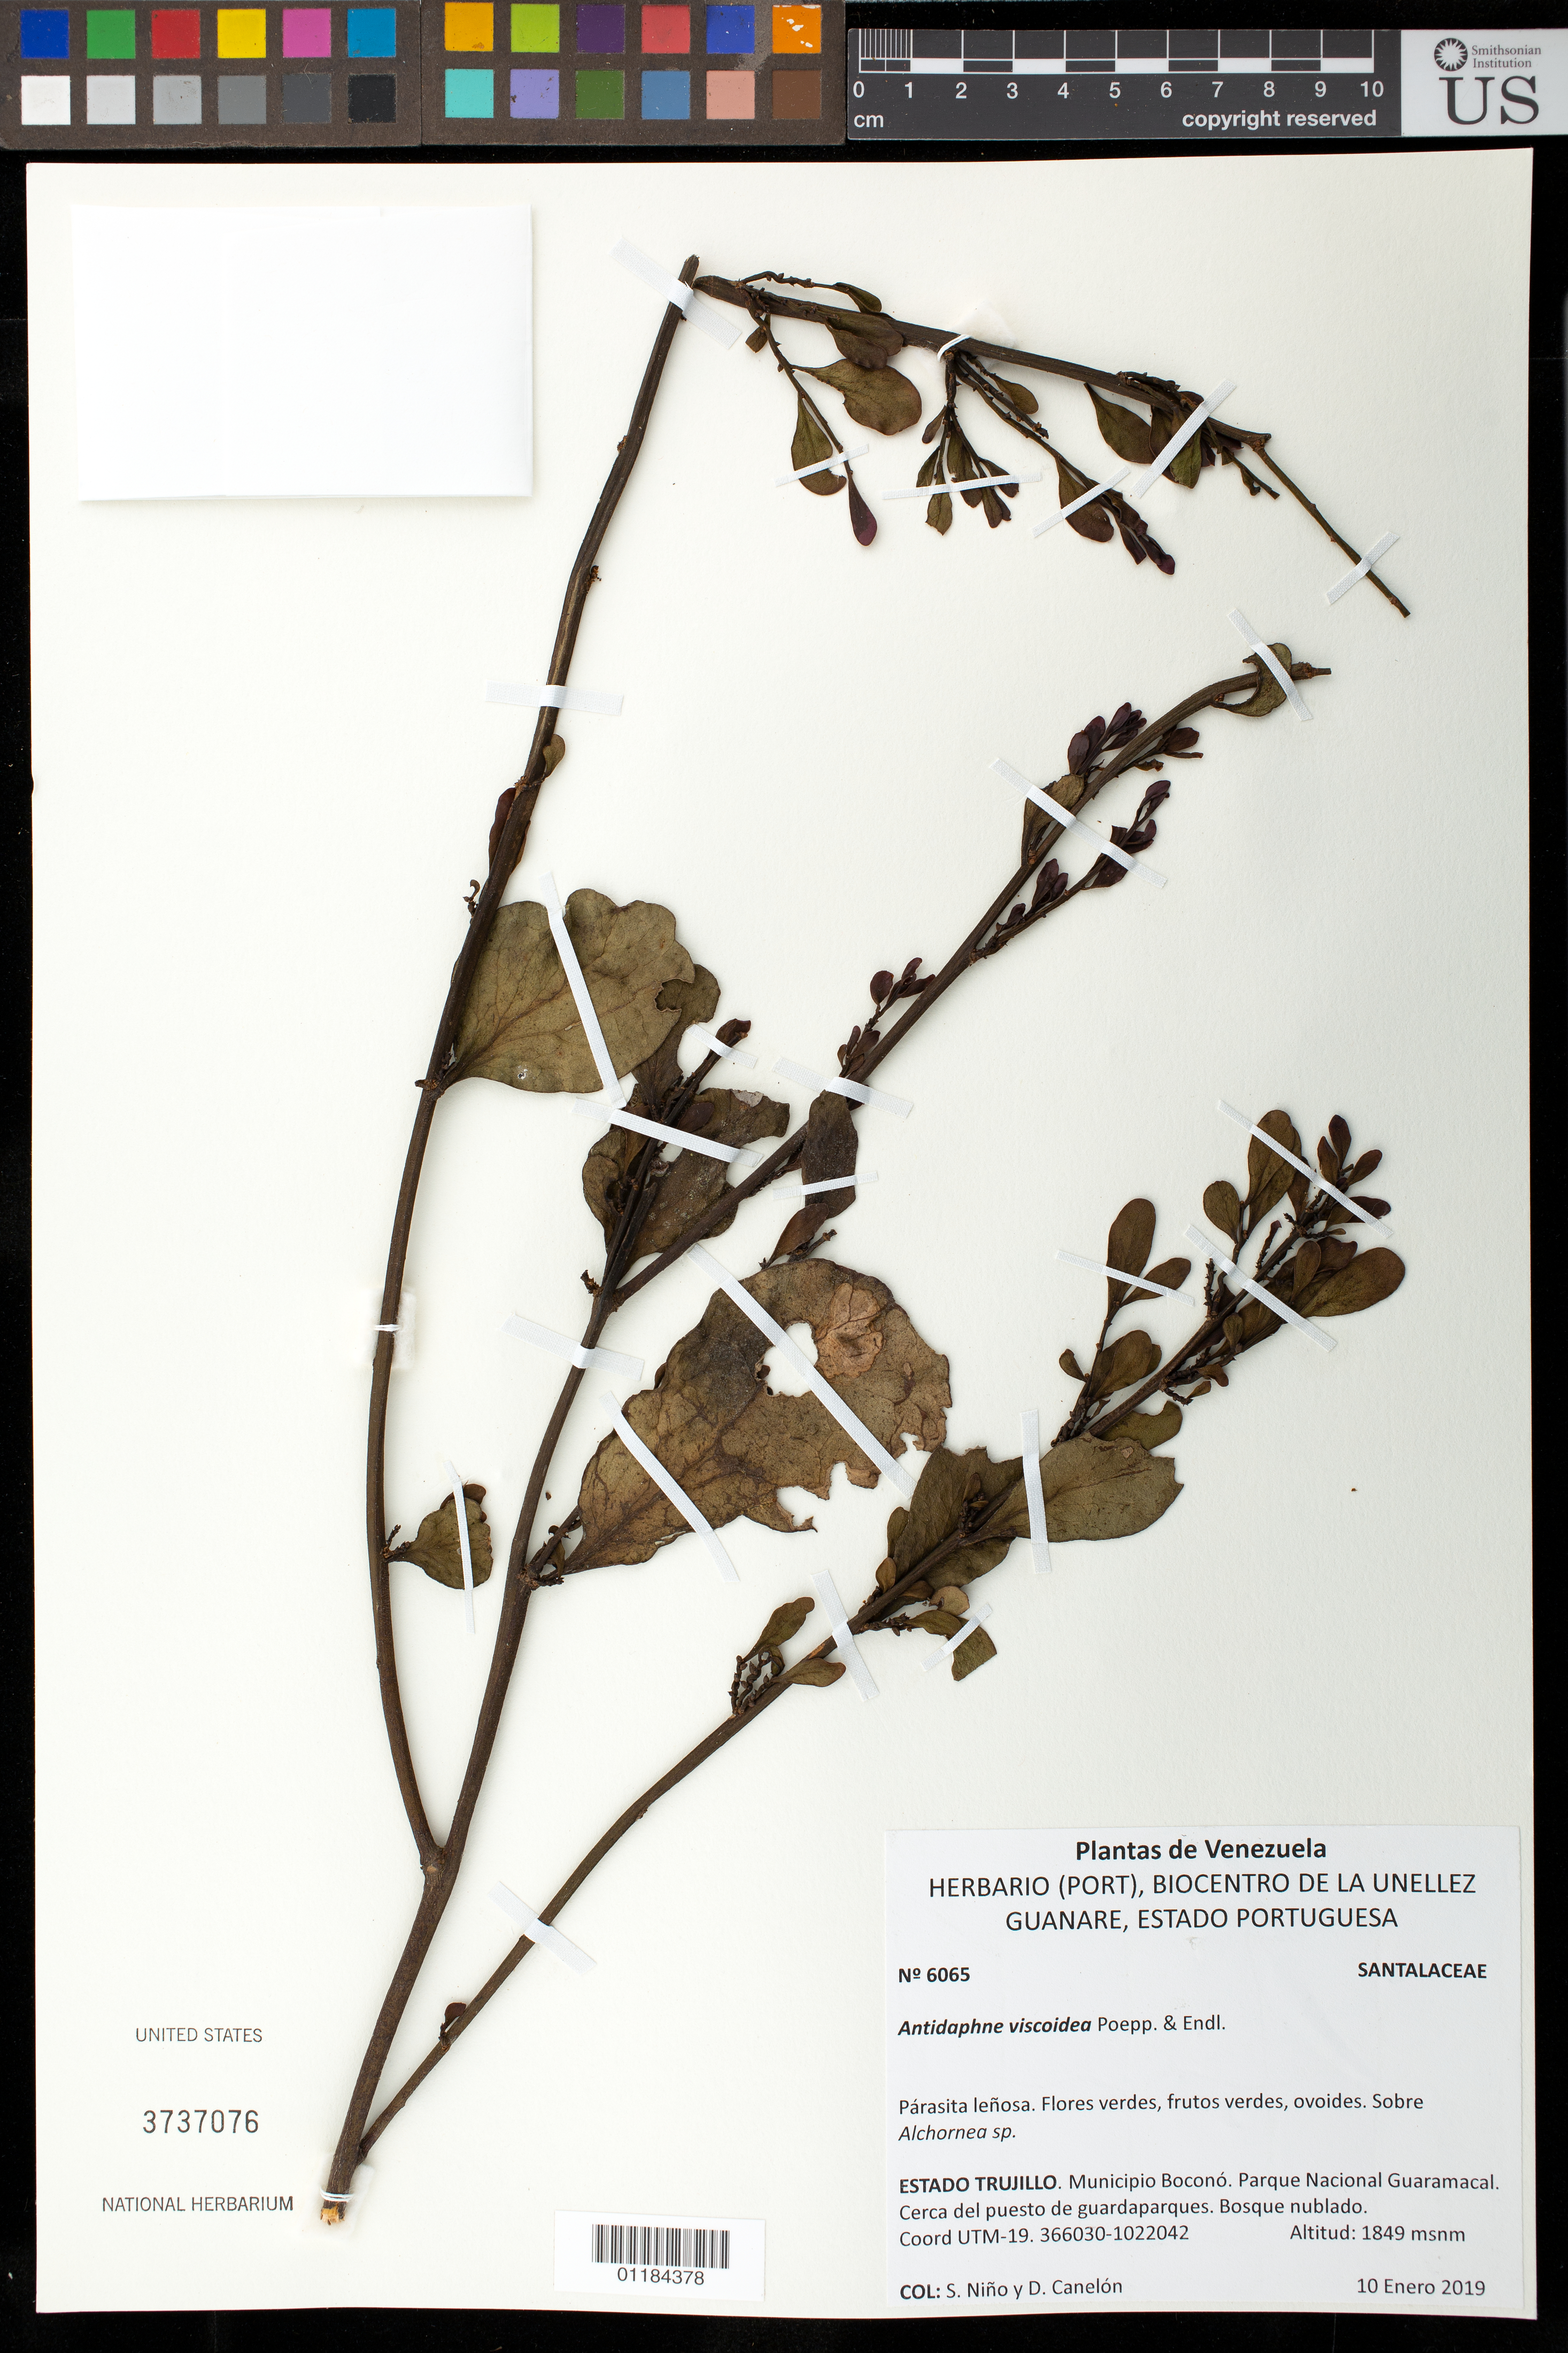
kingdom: Plantae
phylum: Tracheophyta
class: Magnoliopsida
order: Santalales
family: Santalaceae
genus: Antidaphne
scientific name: Antidaphne viscoidea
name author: Poepp. & Endl.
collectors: S. M. Niño & D. Canelón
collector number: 6065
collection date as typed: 10 Enero 2019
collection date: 2019-01-10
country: Venezuela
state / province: Trujillo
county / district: Boconó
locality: Parque Nacional Guaramacal. Cerca del puesto de Guardaparques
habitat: bosque nublado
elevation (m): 1849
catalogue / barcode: US 3737076